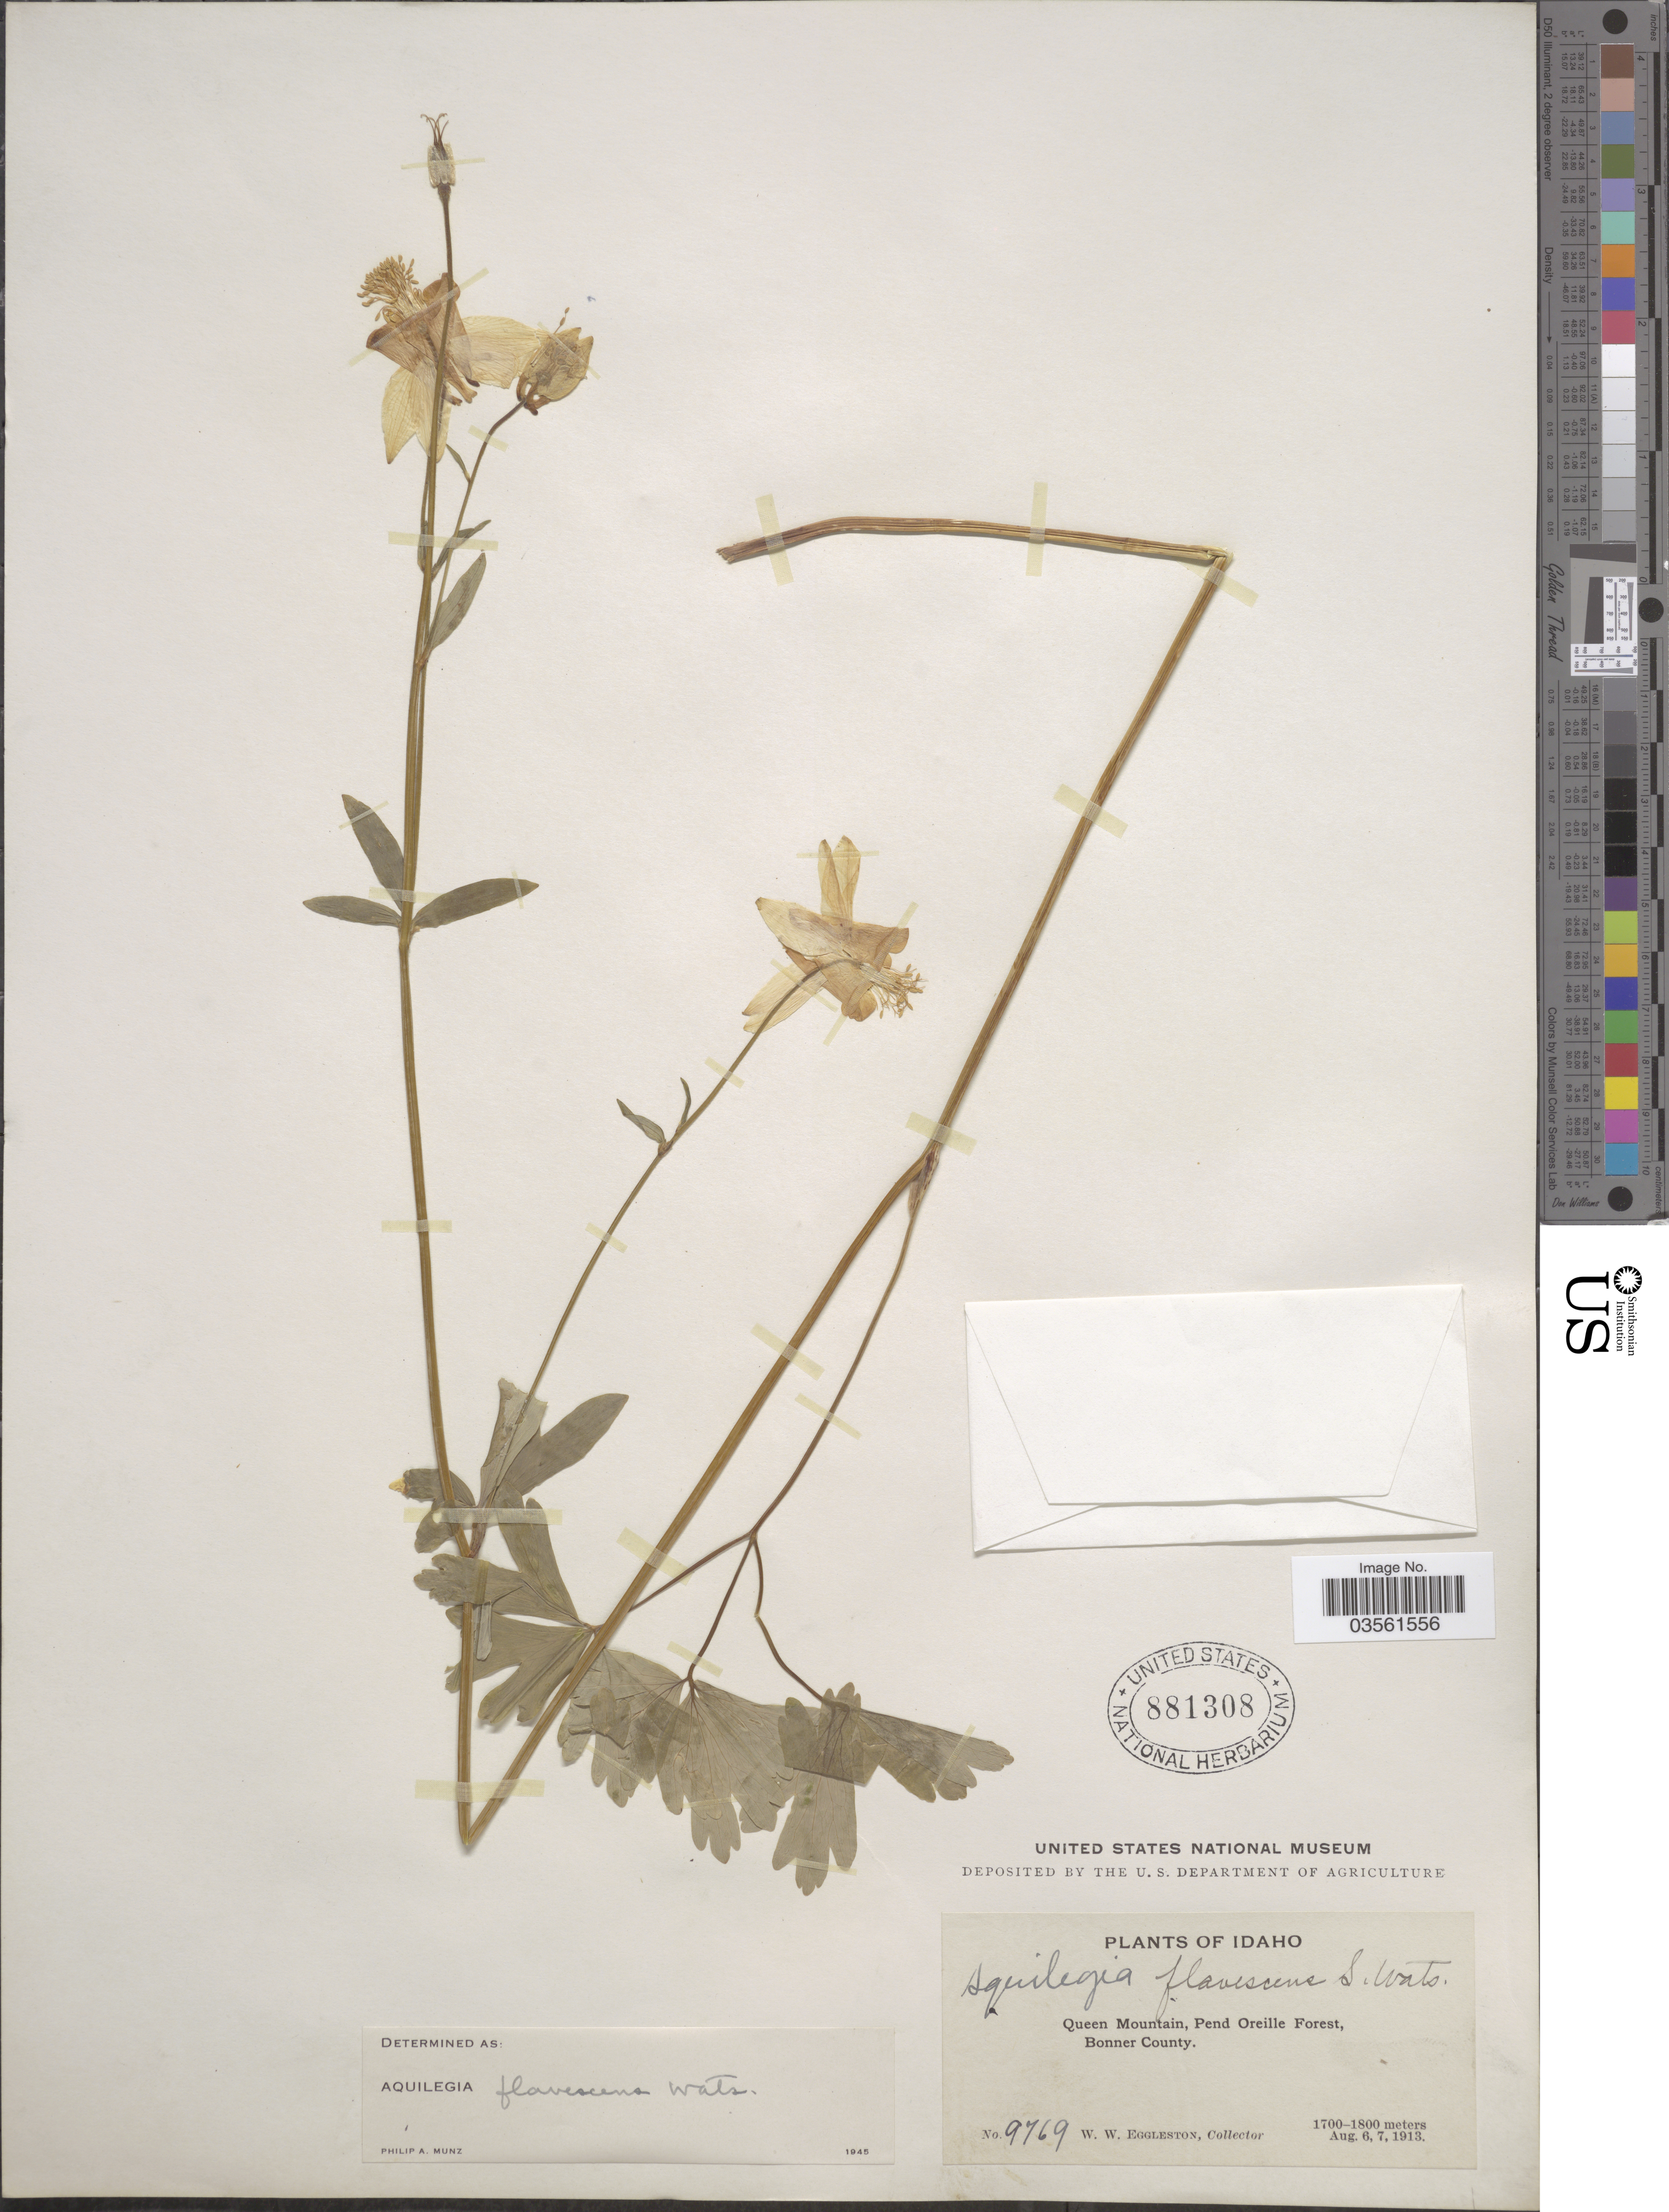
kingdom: Plantae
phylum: Tracheophyta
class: Magnoliopsida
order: Ranunculales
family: Ranunculaceae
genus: Aquilegia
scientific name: Aquilegia flavescens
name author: S. Watson in C. King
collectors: W. W. Eggleston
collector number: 9769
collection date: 1913-08-06/1913-08-07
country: United States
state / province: Idaho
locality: Queen Mountain, Pend Oreille Forest, Bonner County.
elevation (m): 1700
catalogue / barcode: US 881308